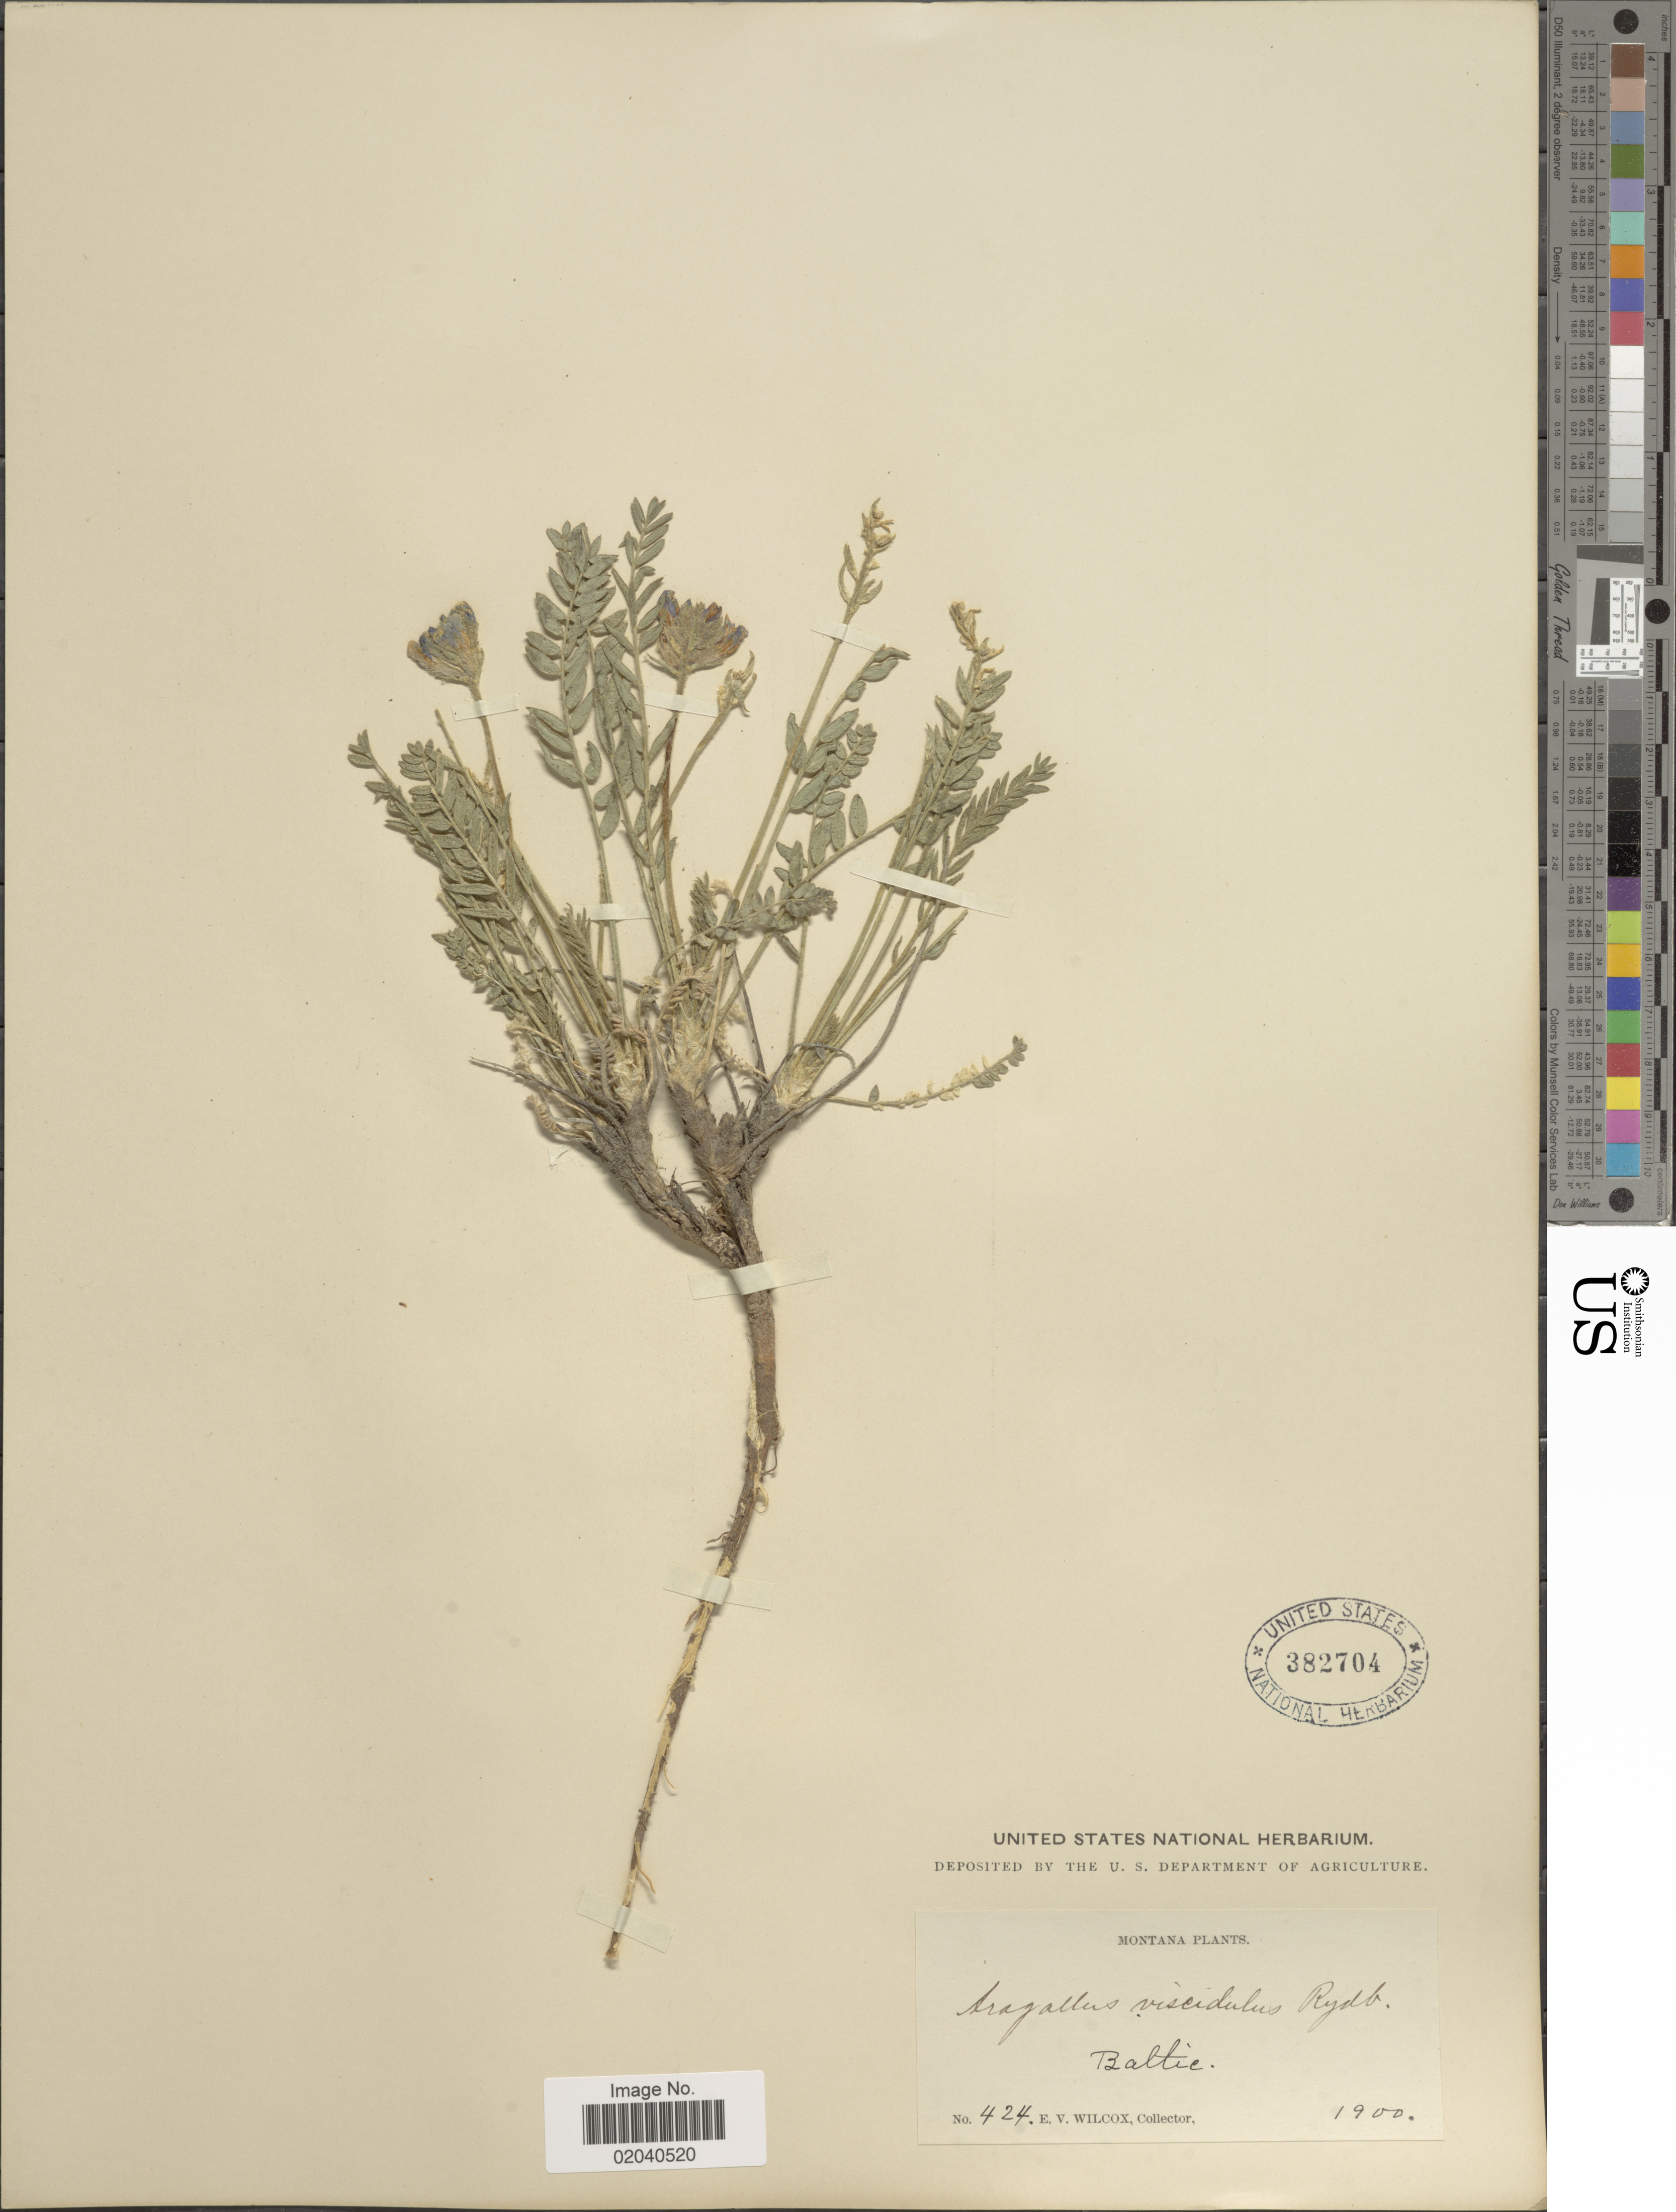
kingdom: Plantae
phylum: Tracheophyta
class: Magnoliopsida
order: Fabales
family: Fabaceae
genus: Oxytropis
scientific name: Oxytropis viscida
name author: Nutt.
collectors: E. V. Wilcox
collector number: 424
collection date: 1900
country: United States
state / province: Montana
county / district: Glacier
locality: Baltic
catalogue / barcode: US 382704